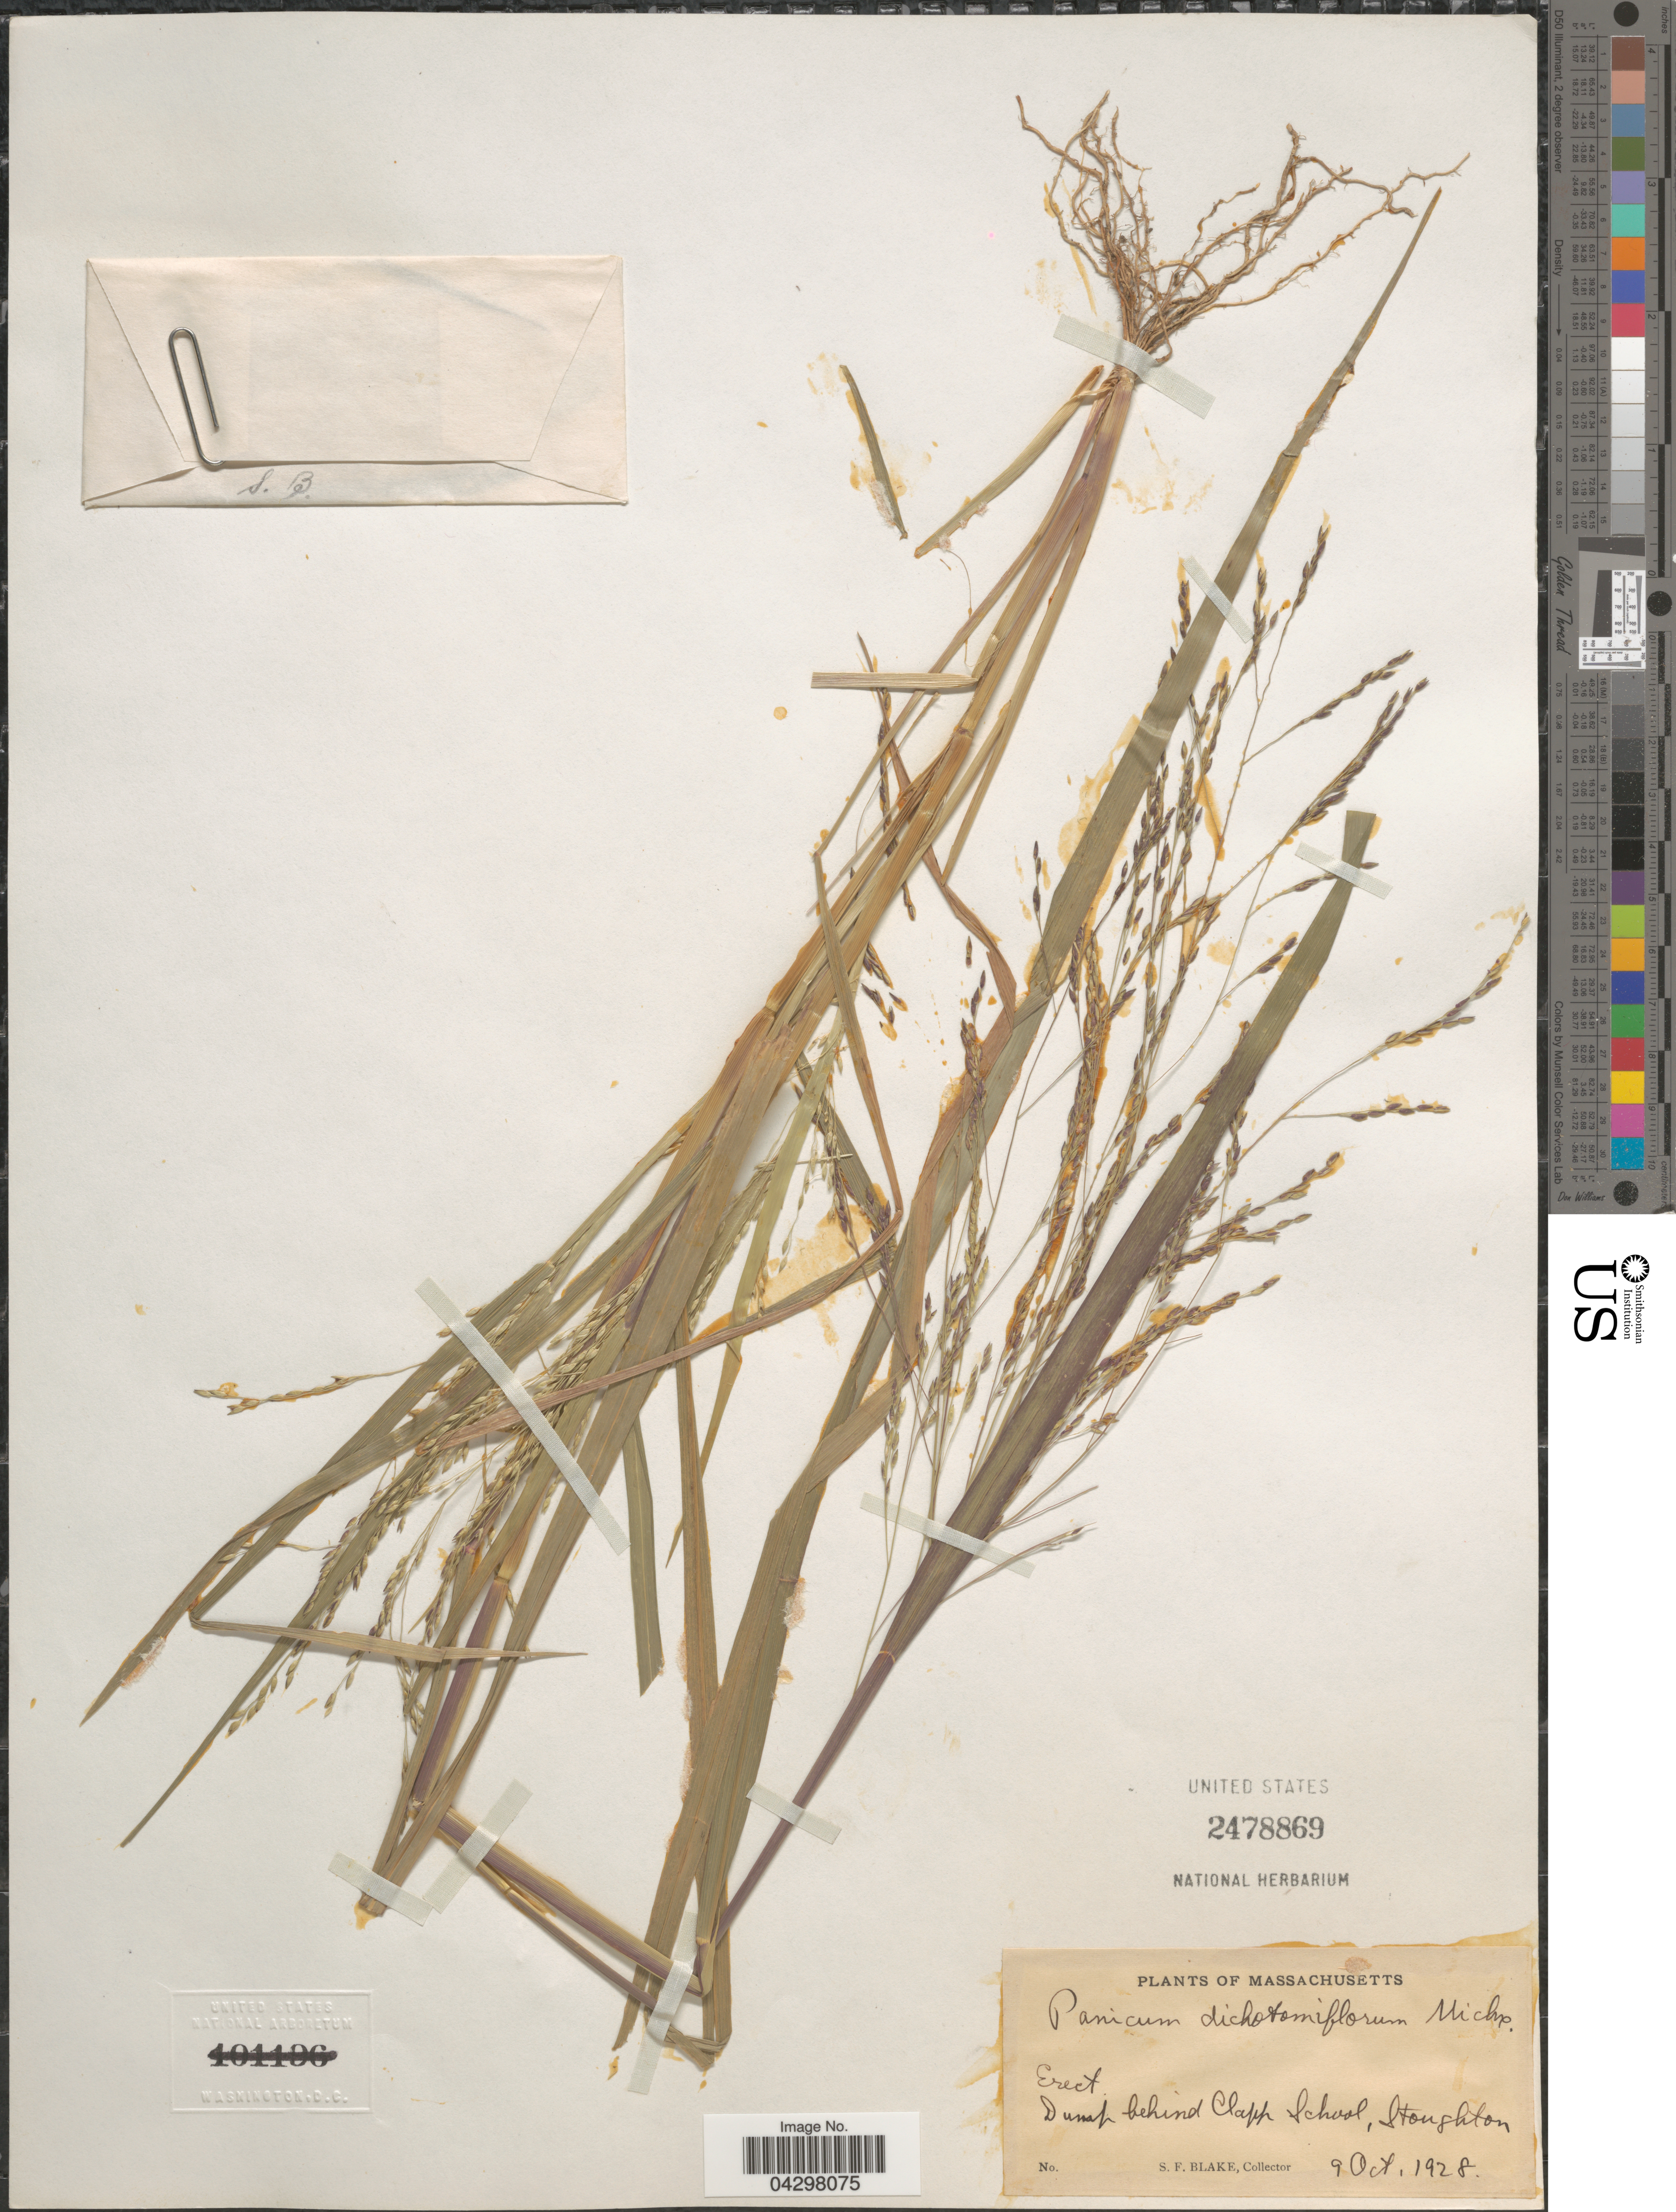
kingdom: Plantae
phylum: Tracheophyta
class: Liliopsida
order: Poales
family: Poaceae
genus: Panicum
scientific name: Panicum dichotomiflorum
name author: Michx.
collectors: S. Blake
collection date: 1928-10-09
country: United States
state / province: Massachusetts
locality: Dump behind Clapp School, Stoughton.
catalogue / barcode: US 2478869